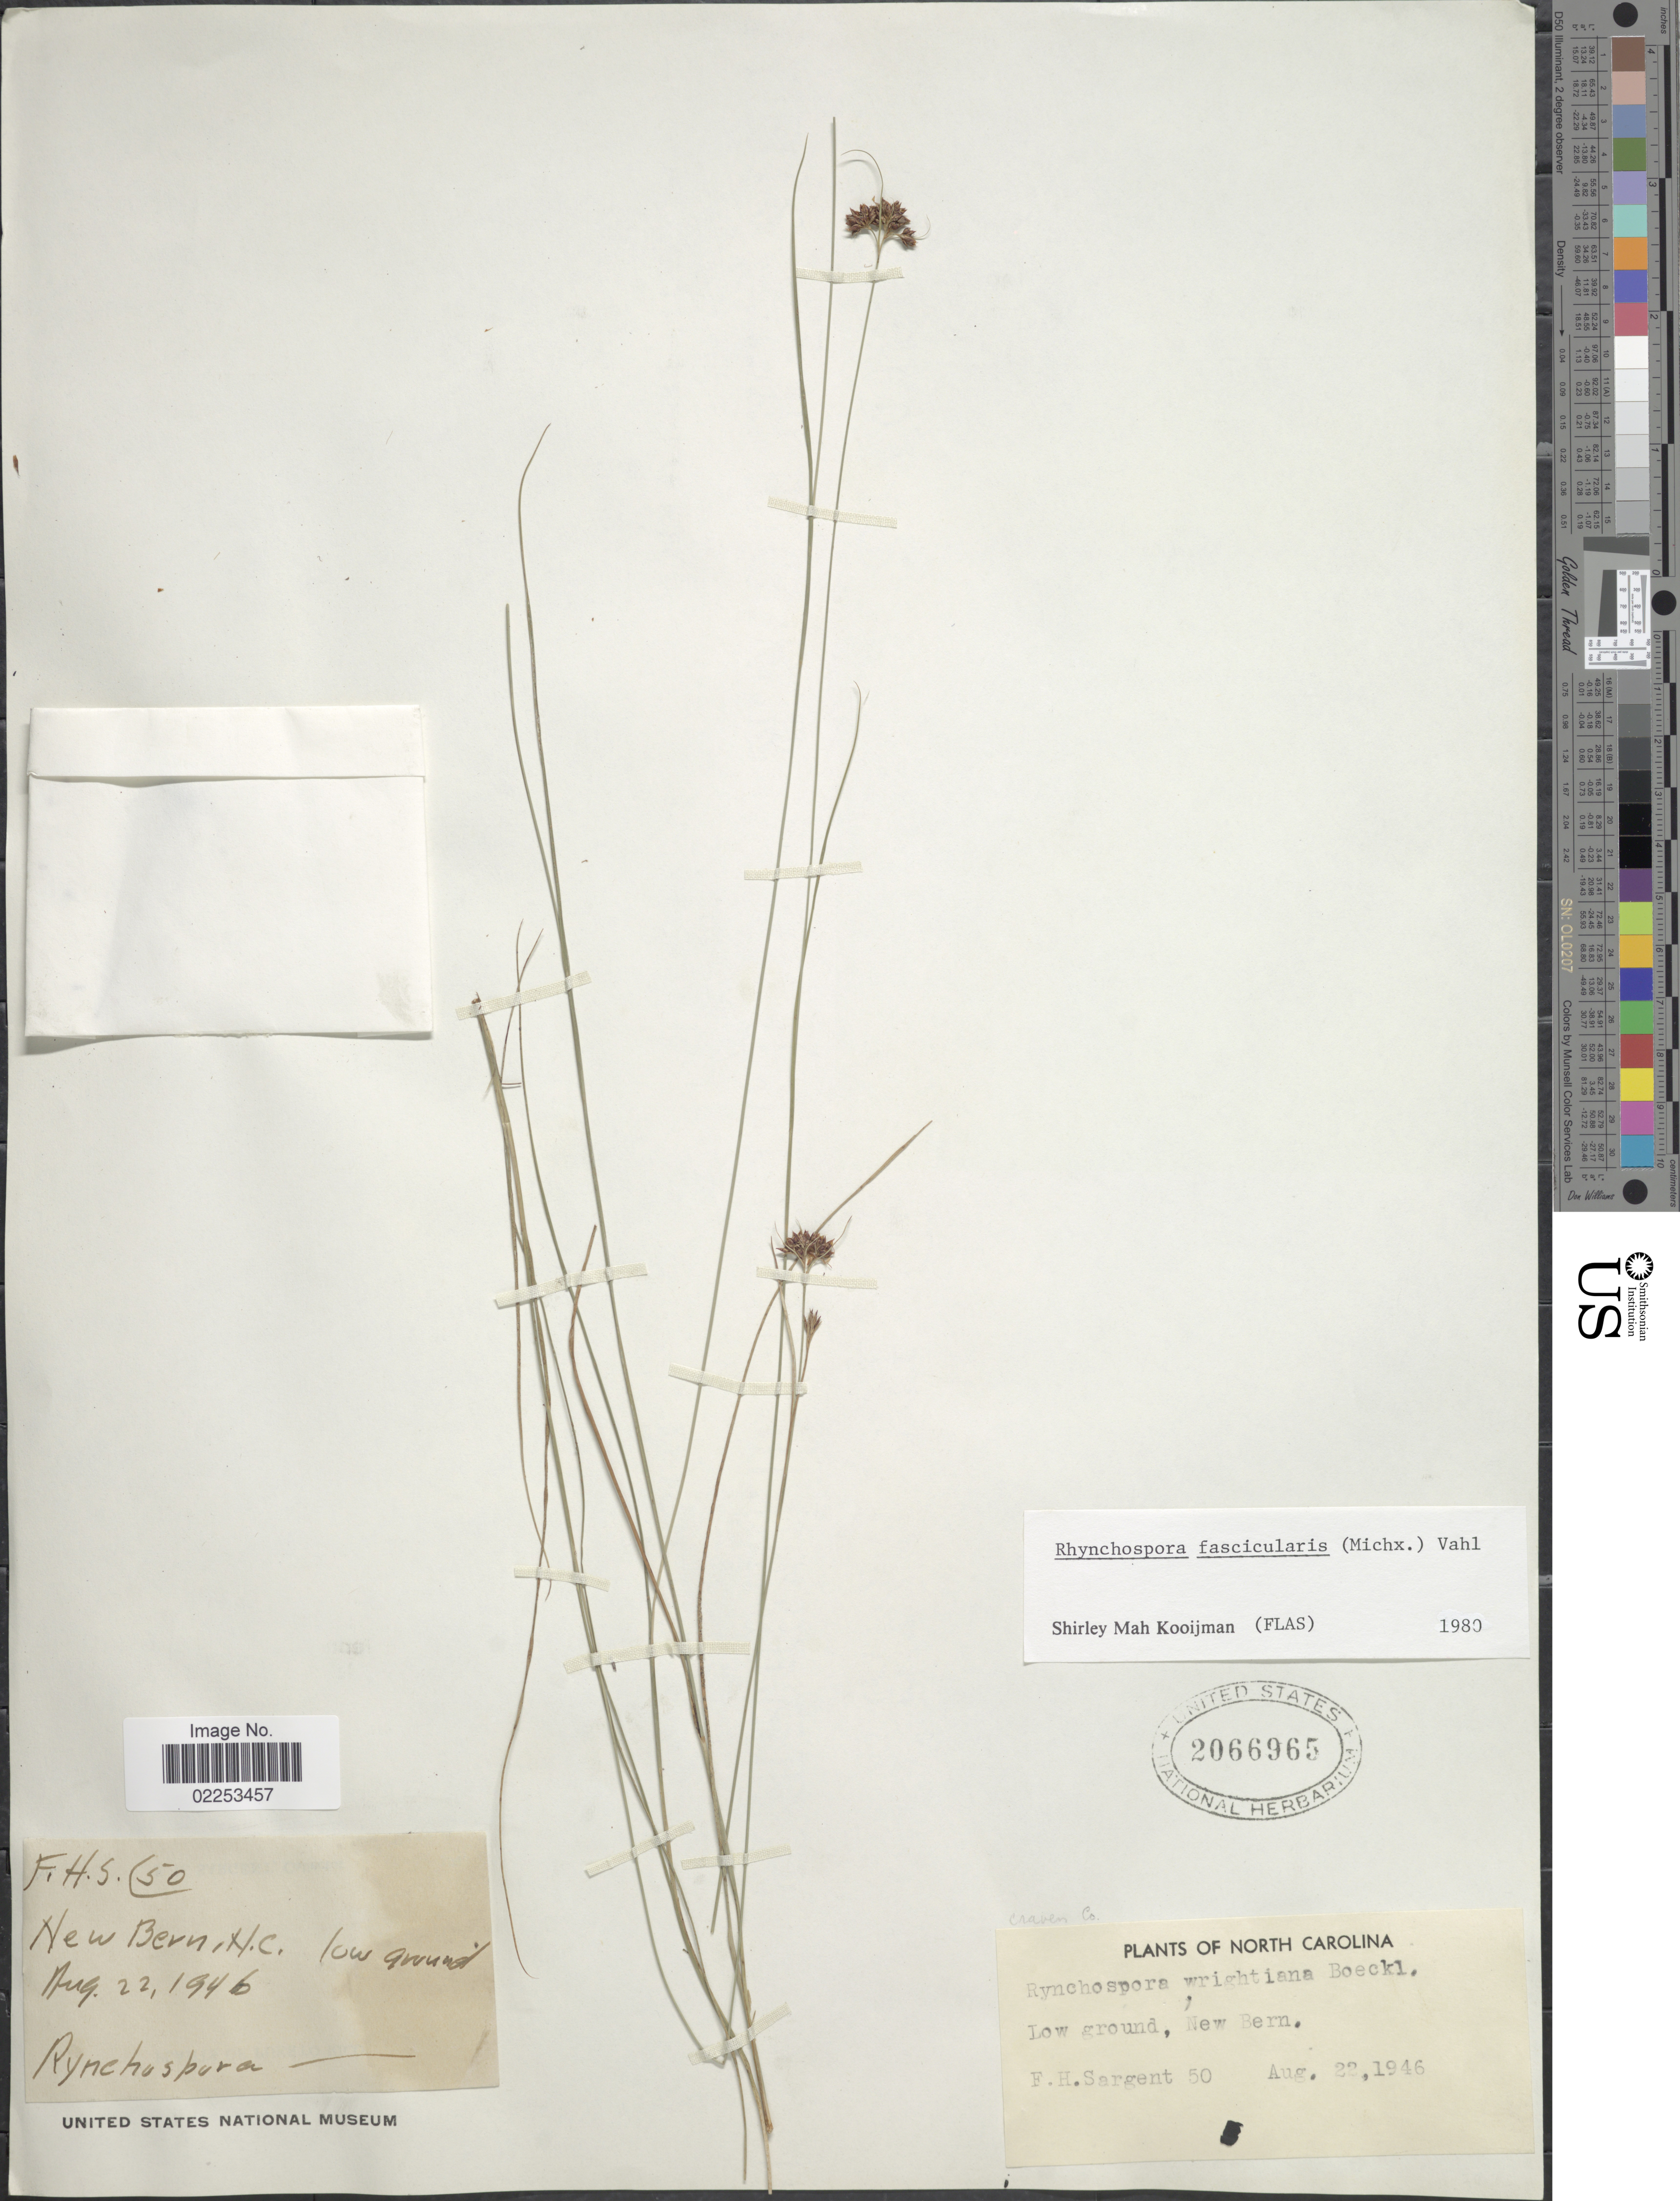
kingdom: Plantae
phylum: Tracheophyta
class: Liliopsida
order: Poales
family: Cyperaceae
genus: Rhynchospora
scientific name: Rhynchospora fascicularis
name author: (Michx.) Vahl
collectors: F. H. Sargent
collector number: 50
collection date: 1946-08-22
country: United States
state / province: North Carolina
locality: Low ground, New Bern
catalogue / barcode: US 2066965